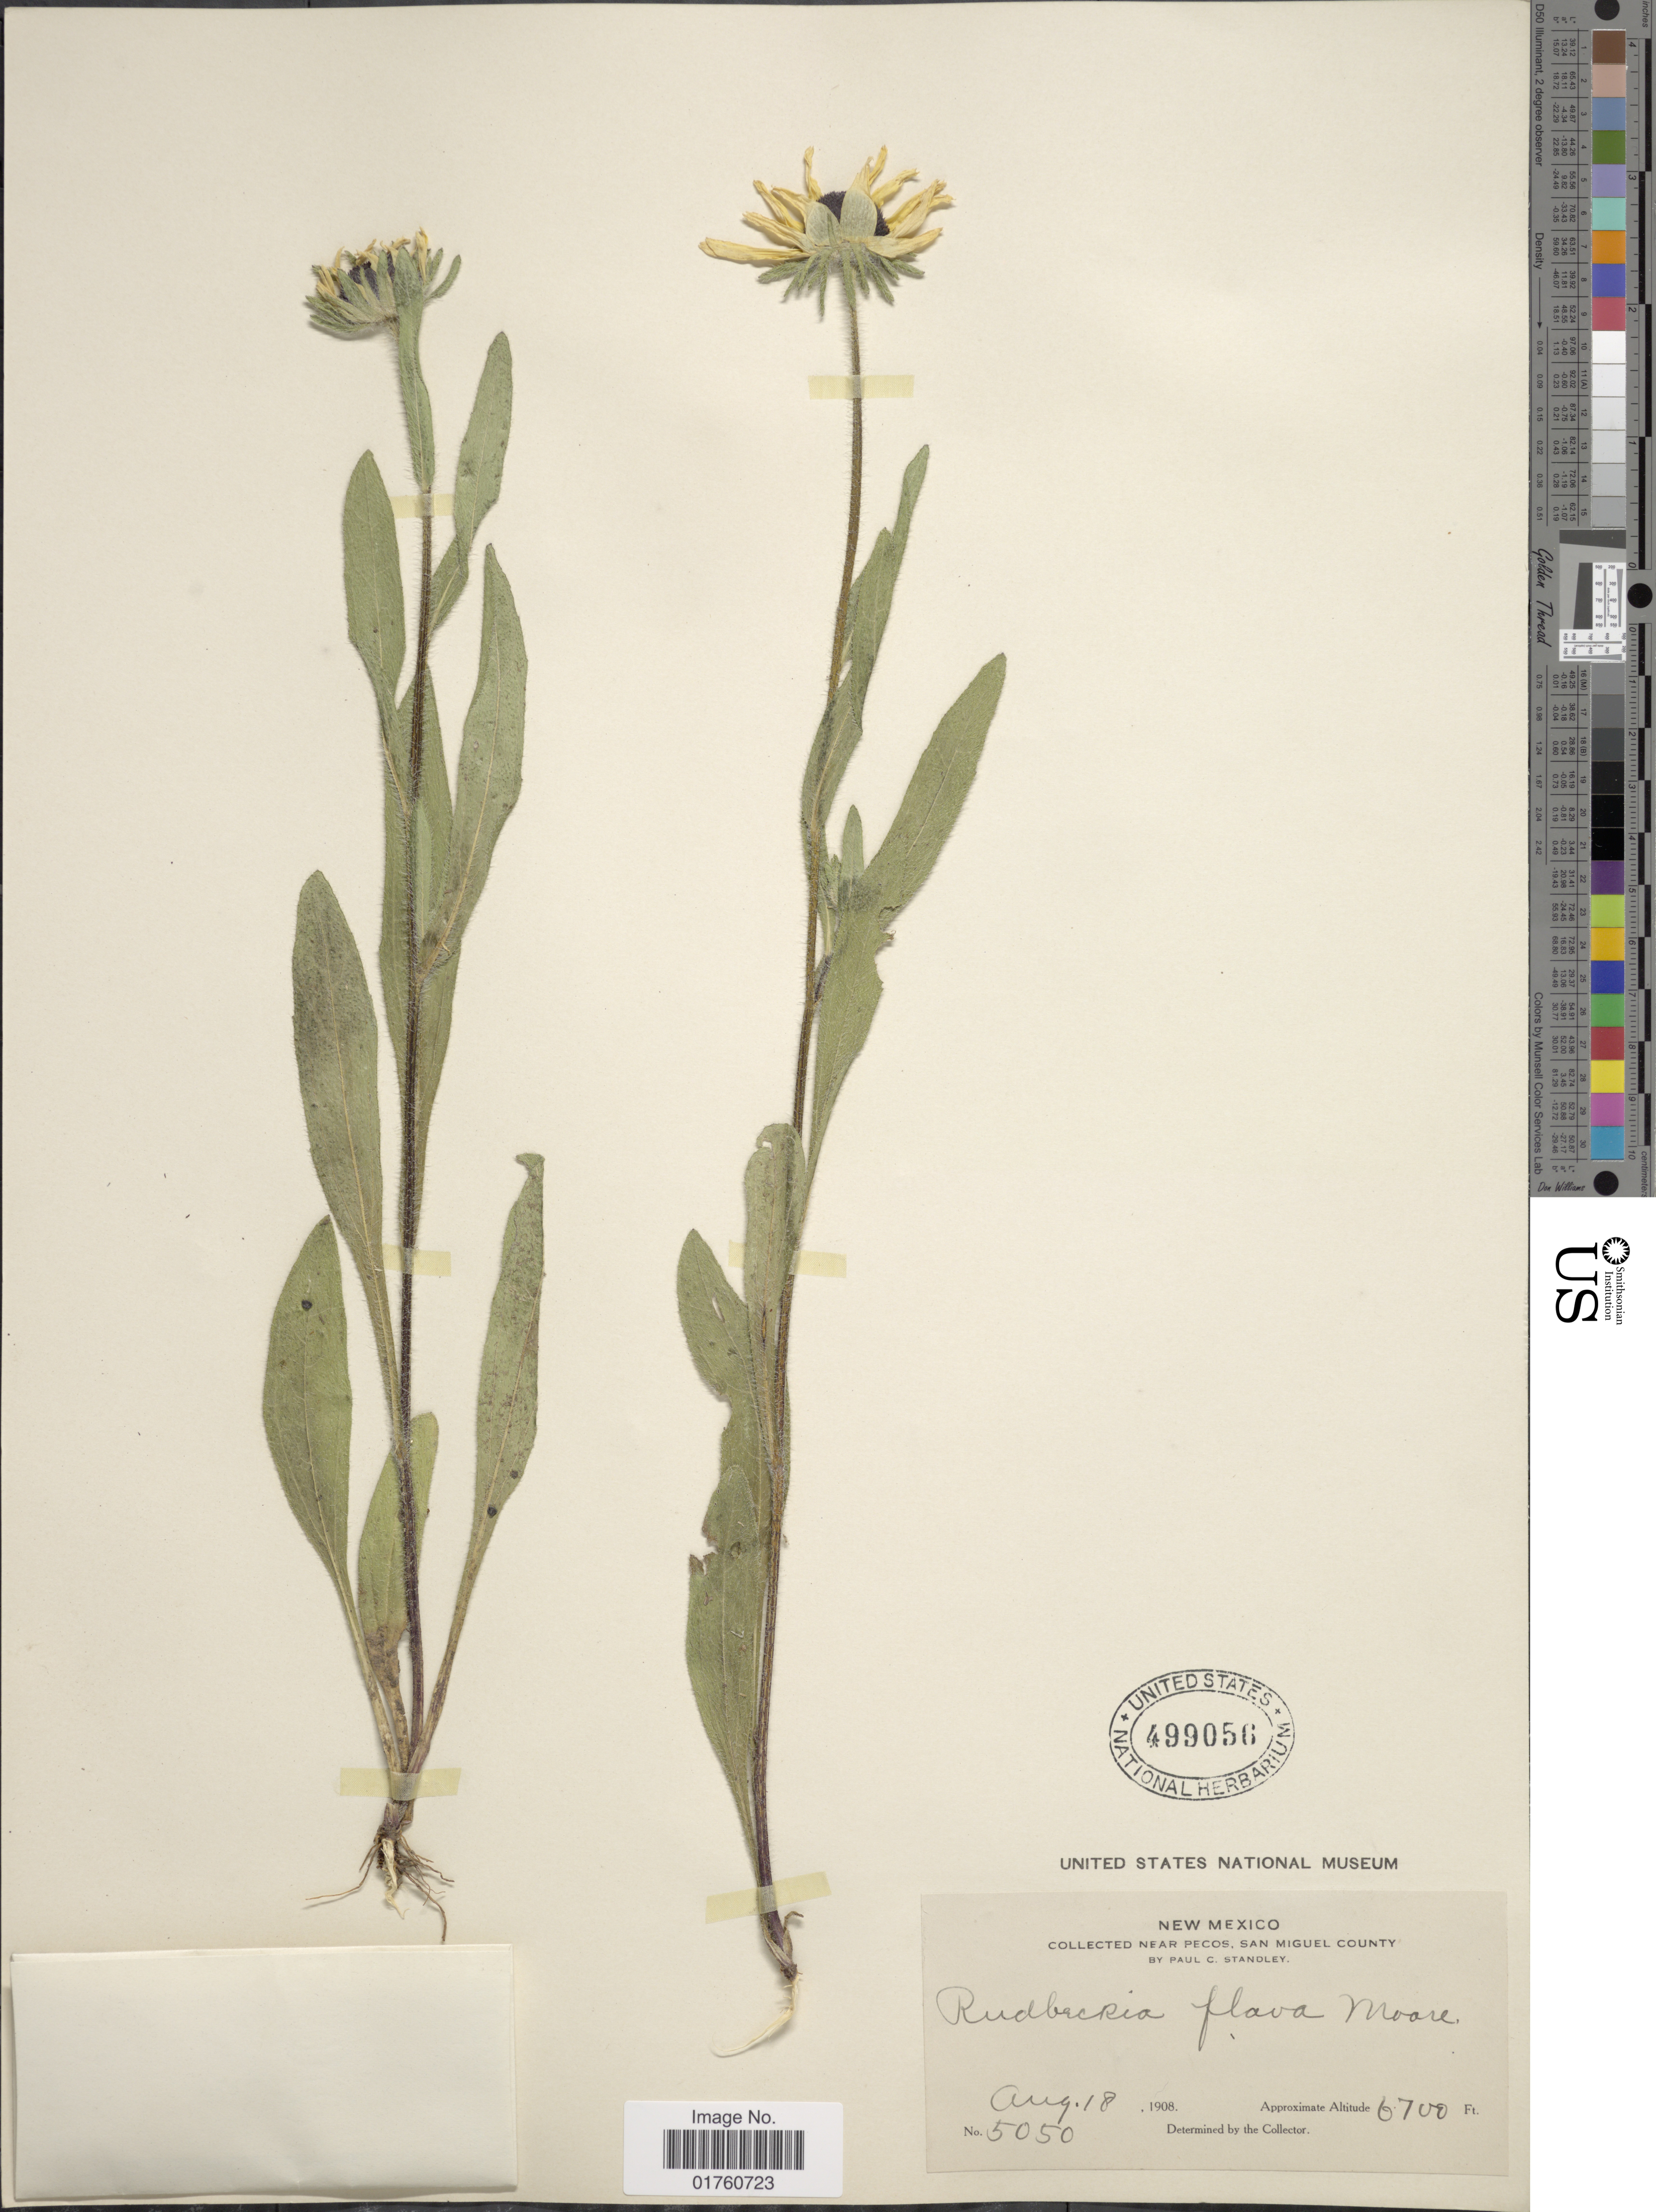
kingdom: Plantae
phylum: Tracheophyta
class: Magnoliopsida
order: Asterales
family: Asteraceae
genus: Rudbeckia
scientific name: Rudbeckia flava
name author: T.V. Moore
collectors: P. C. Standley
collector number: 5050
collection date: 1908-08-18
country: United States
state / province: New Mexico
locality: Near Pecos, San Miguel County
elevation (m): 2042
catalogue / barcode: US 499056